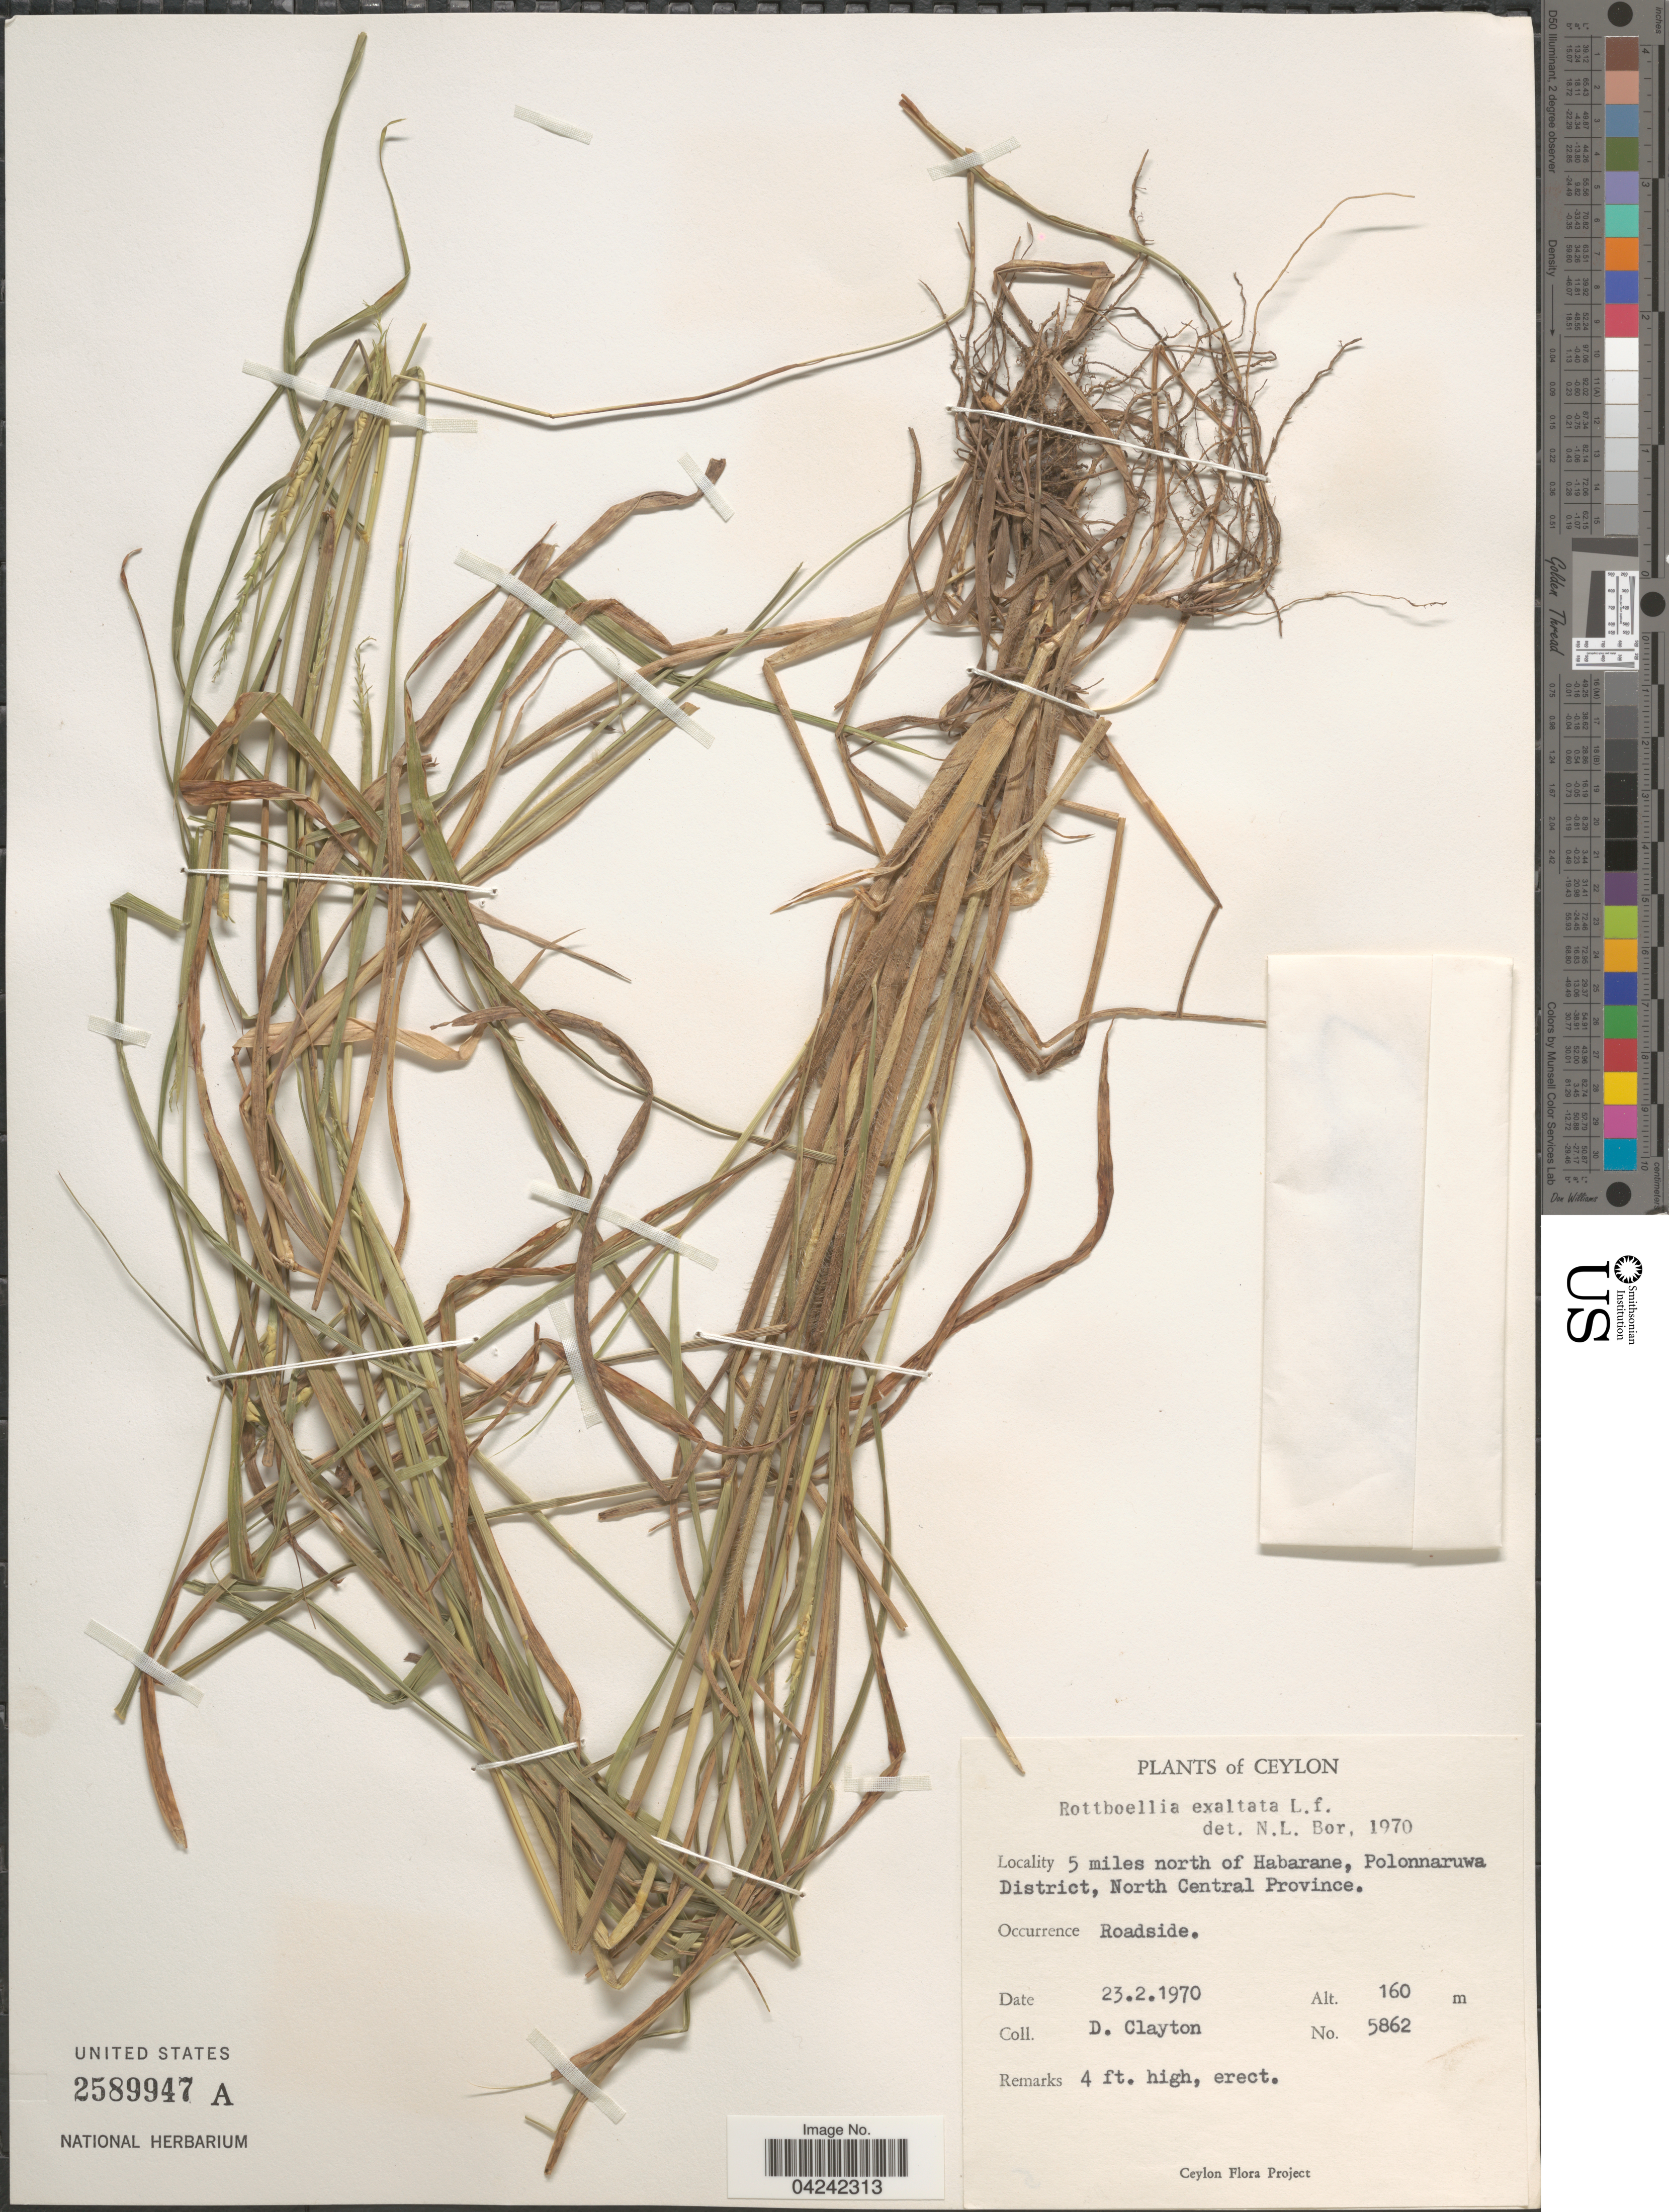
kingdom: Plantae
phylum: Tracheophyta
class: Liliopsida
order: Poales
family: Poaceae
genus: Rottboellia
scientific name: Rottboellia cochinchinensis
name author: (Lour.) Clayton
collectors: D. Clayton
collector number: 5862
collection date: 1970-02-23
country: Sri Lanka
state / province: North Central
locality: Ceylon. 5 miles north of Habarane, Polonnaruwa District.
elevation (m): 160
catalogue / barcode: US 2589947A